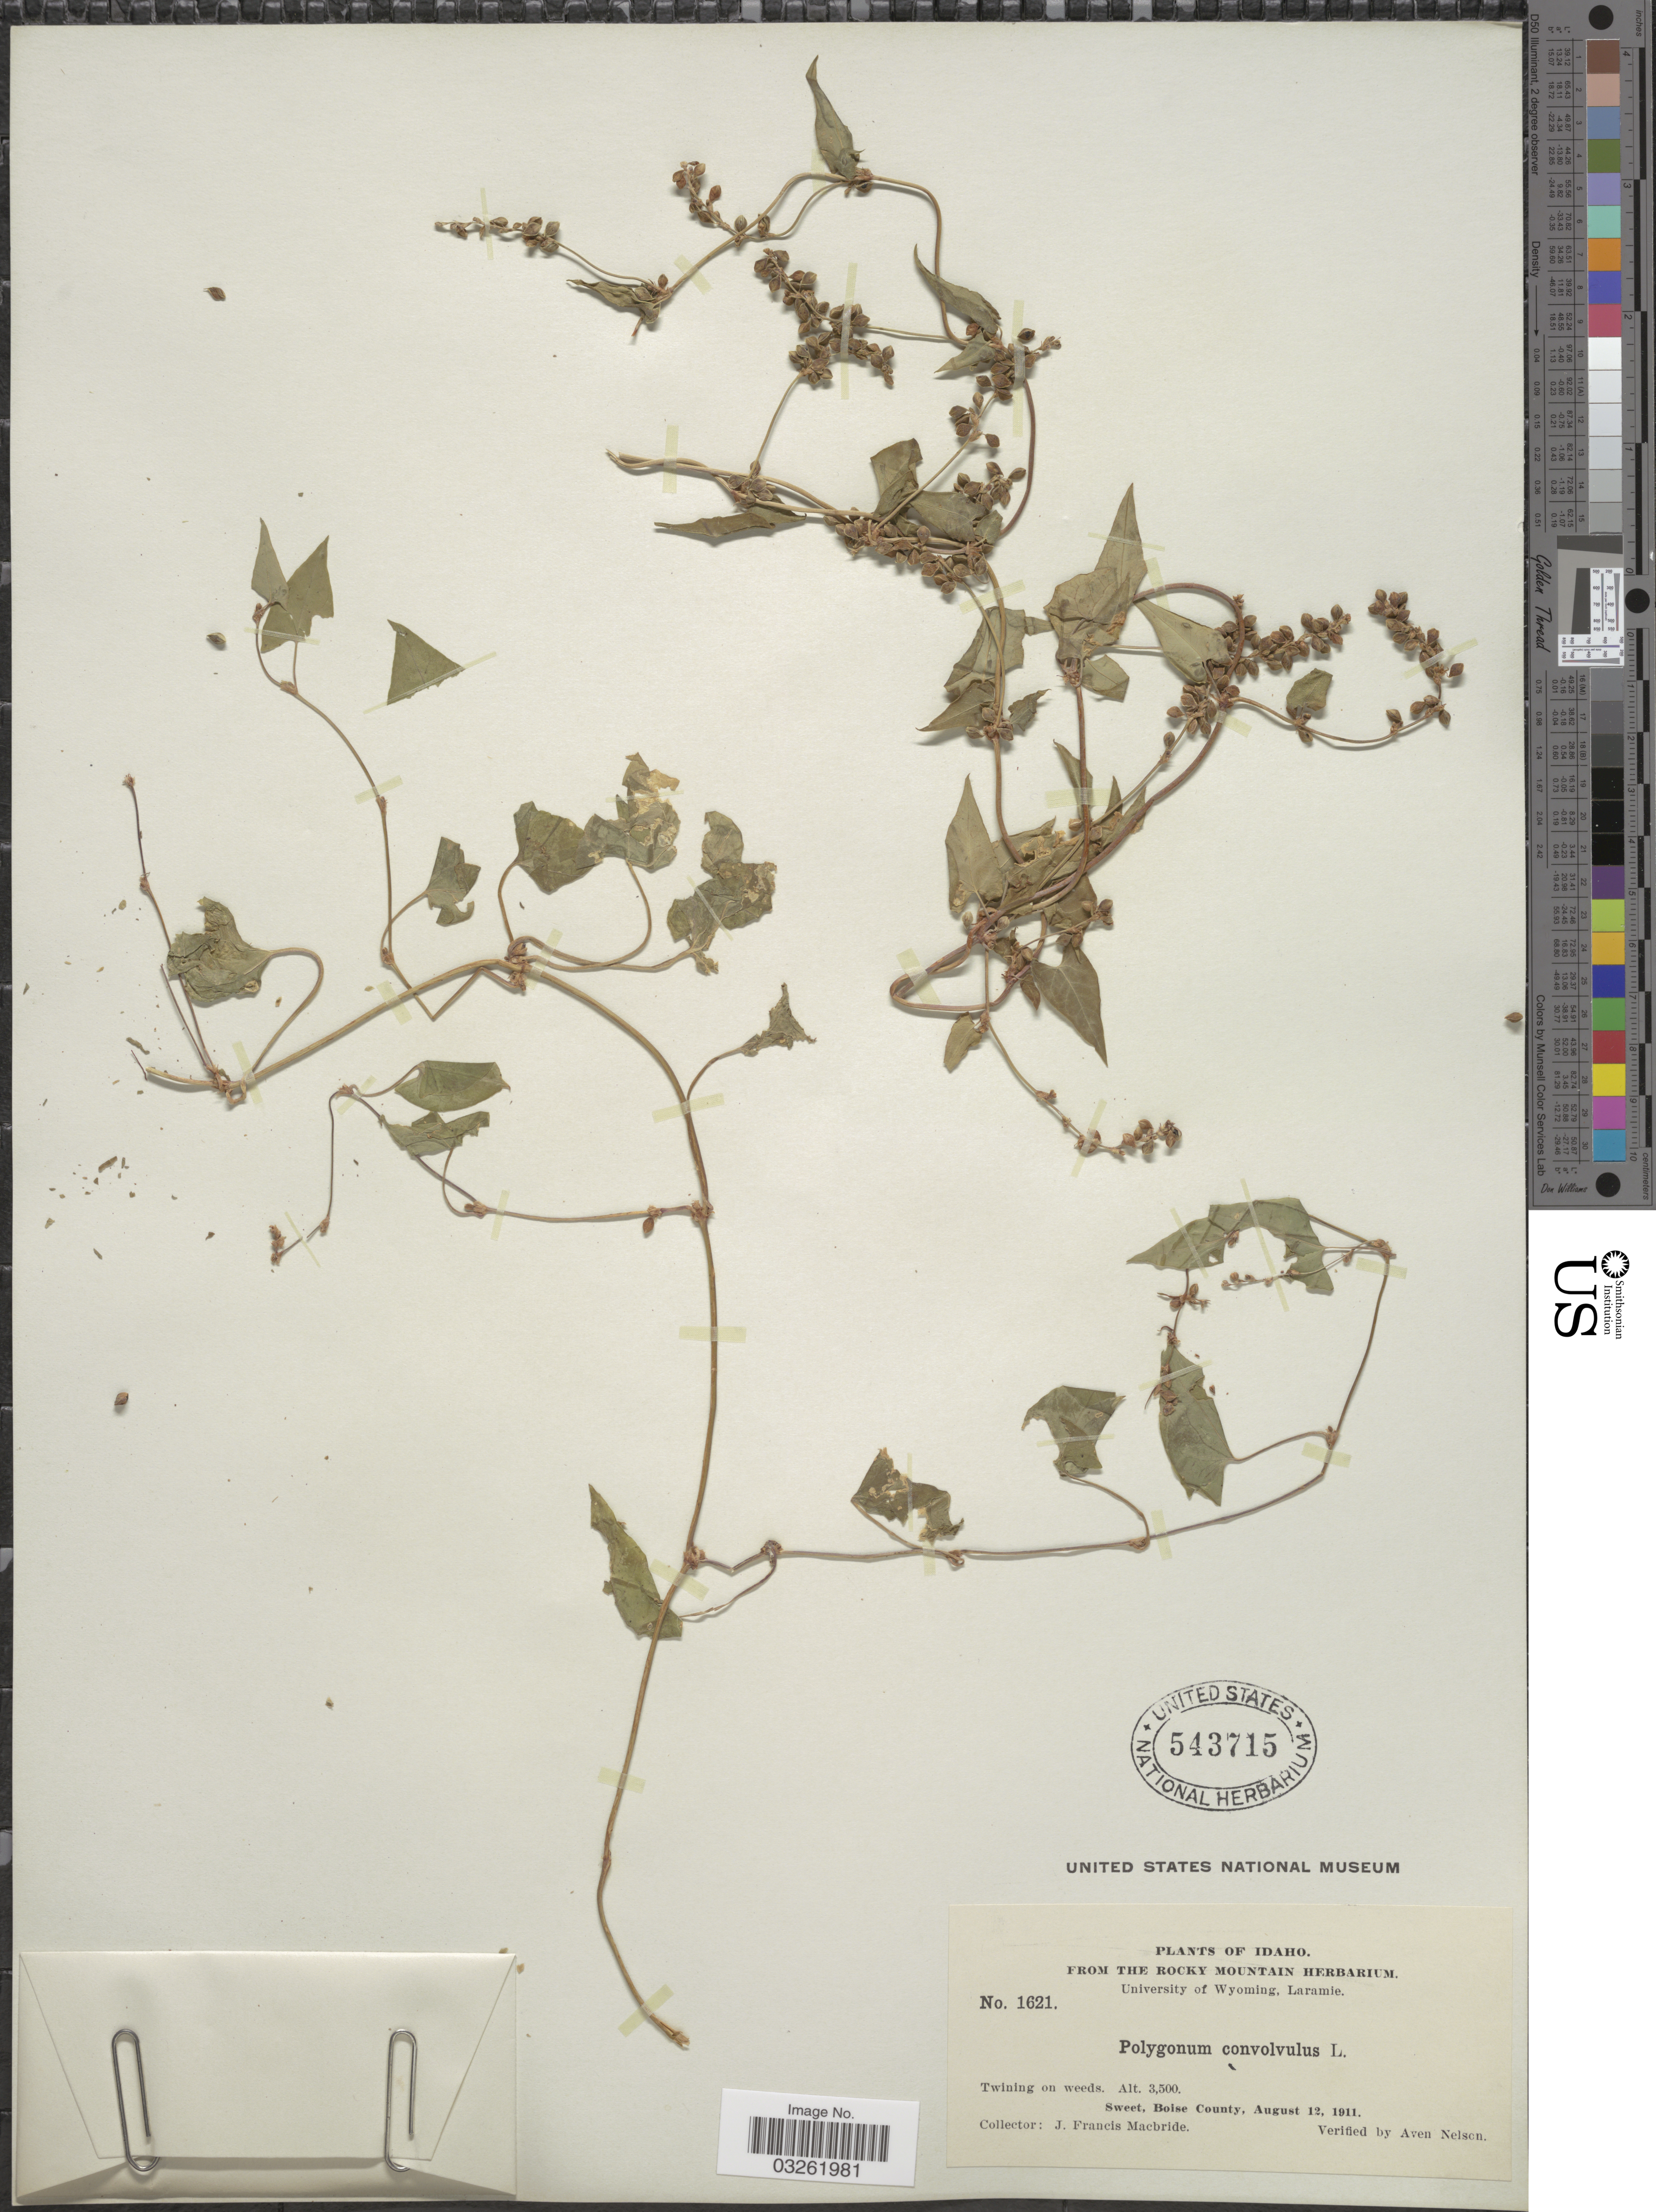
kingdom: Plantae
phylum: Tracheophyta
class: Magnoliopsida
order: Caryophyllales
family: Polygonaceae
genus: Fallopia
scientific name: Fallopia convolvulus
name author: (L.) Á. Löve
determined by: Strong, M. T., (US), Smithsonian Institution - National Museum of Natural History (UNITED STATES)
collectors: J. F. Macbride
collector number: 1621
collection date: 1911-08-12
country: United States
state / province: Idaho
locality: Twining on weeds. Sweet, Boise County.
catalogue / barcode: US 543715